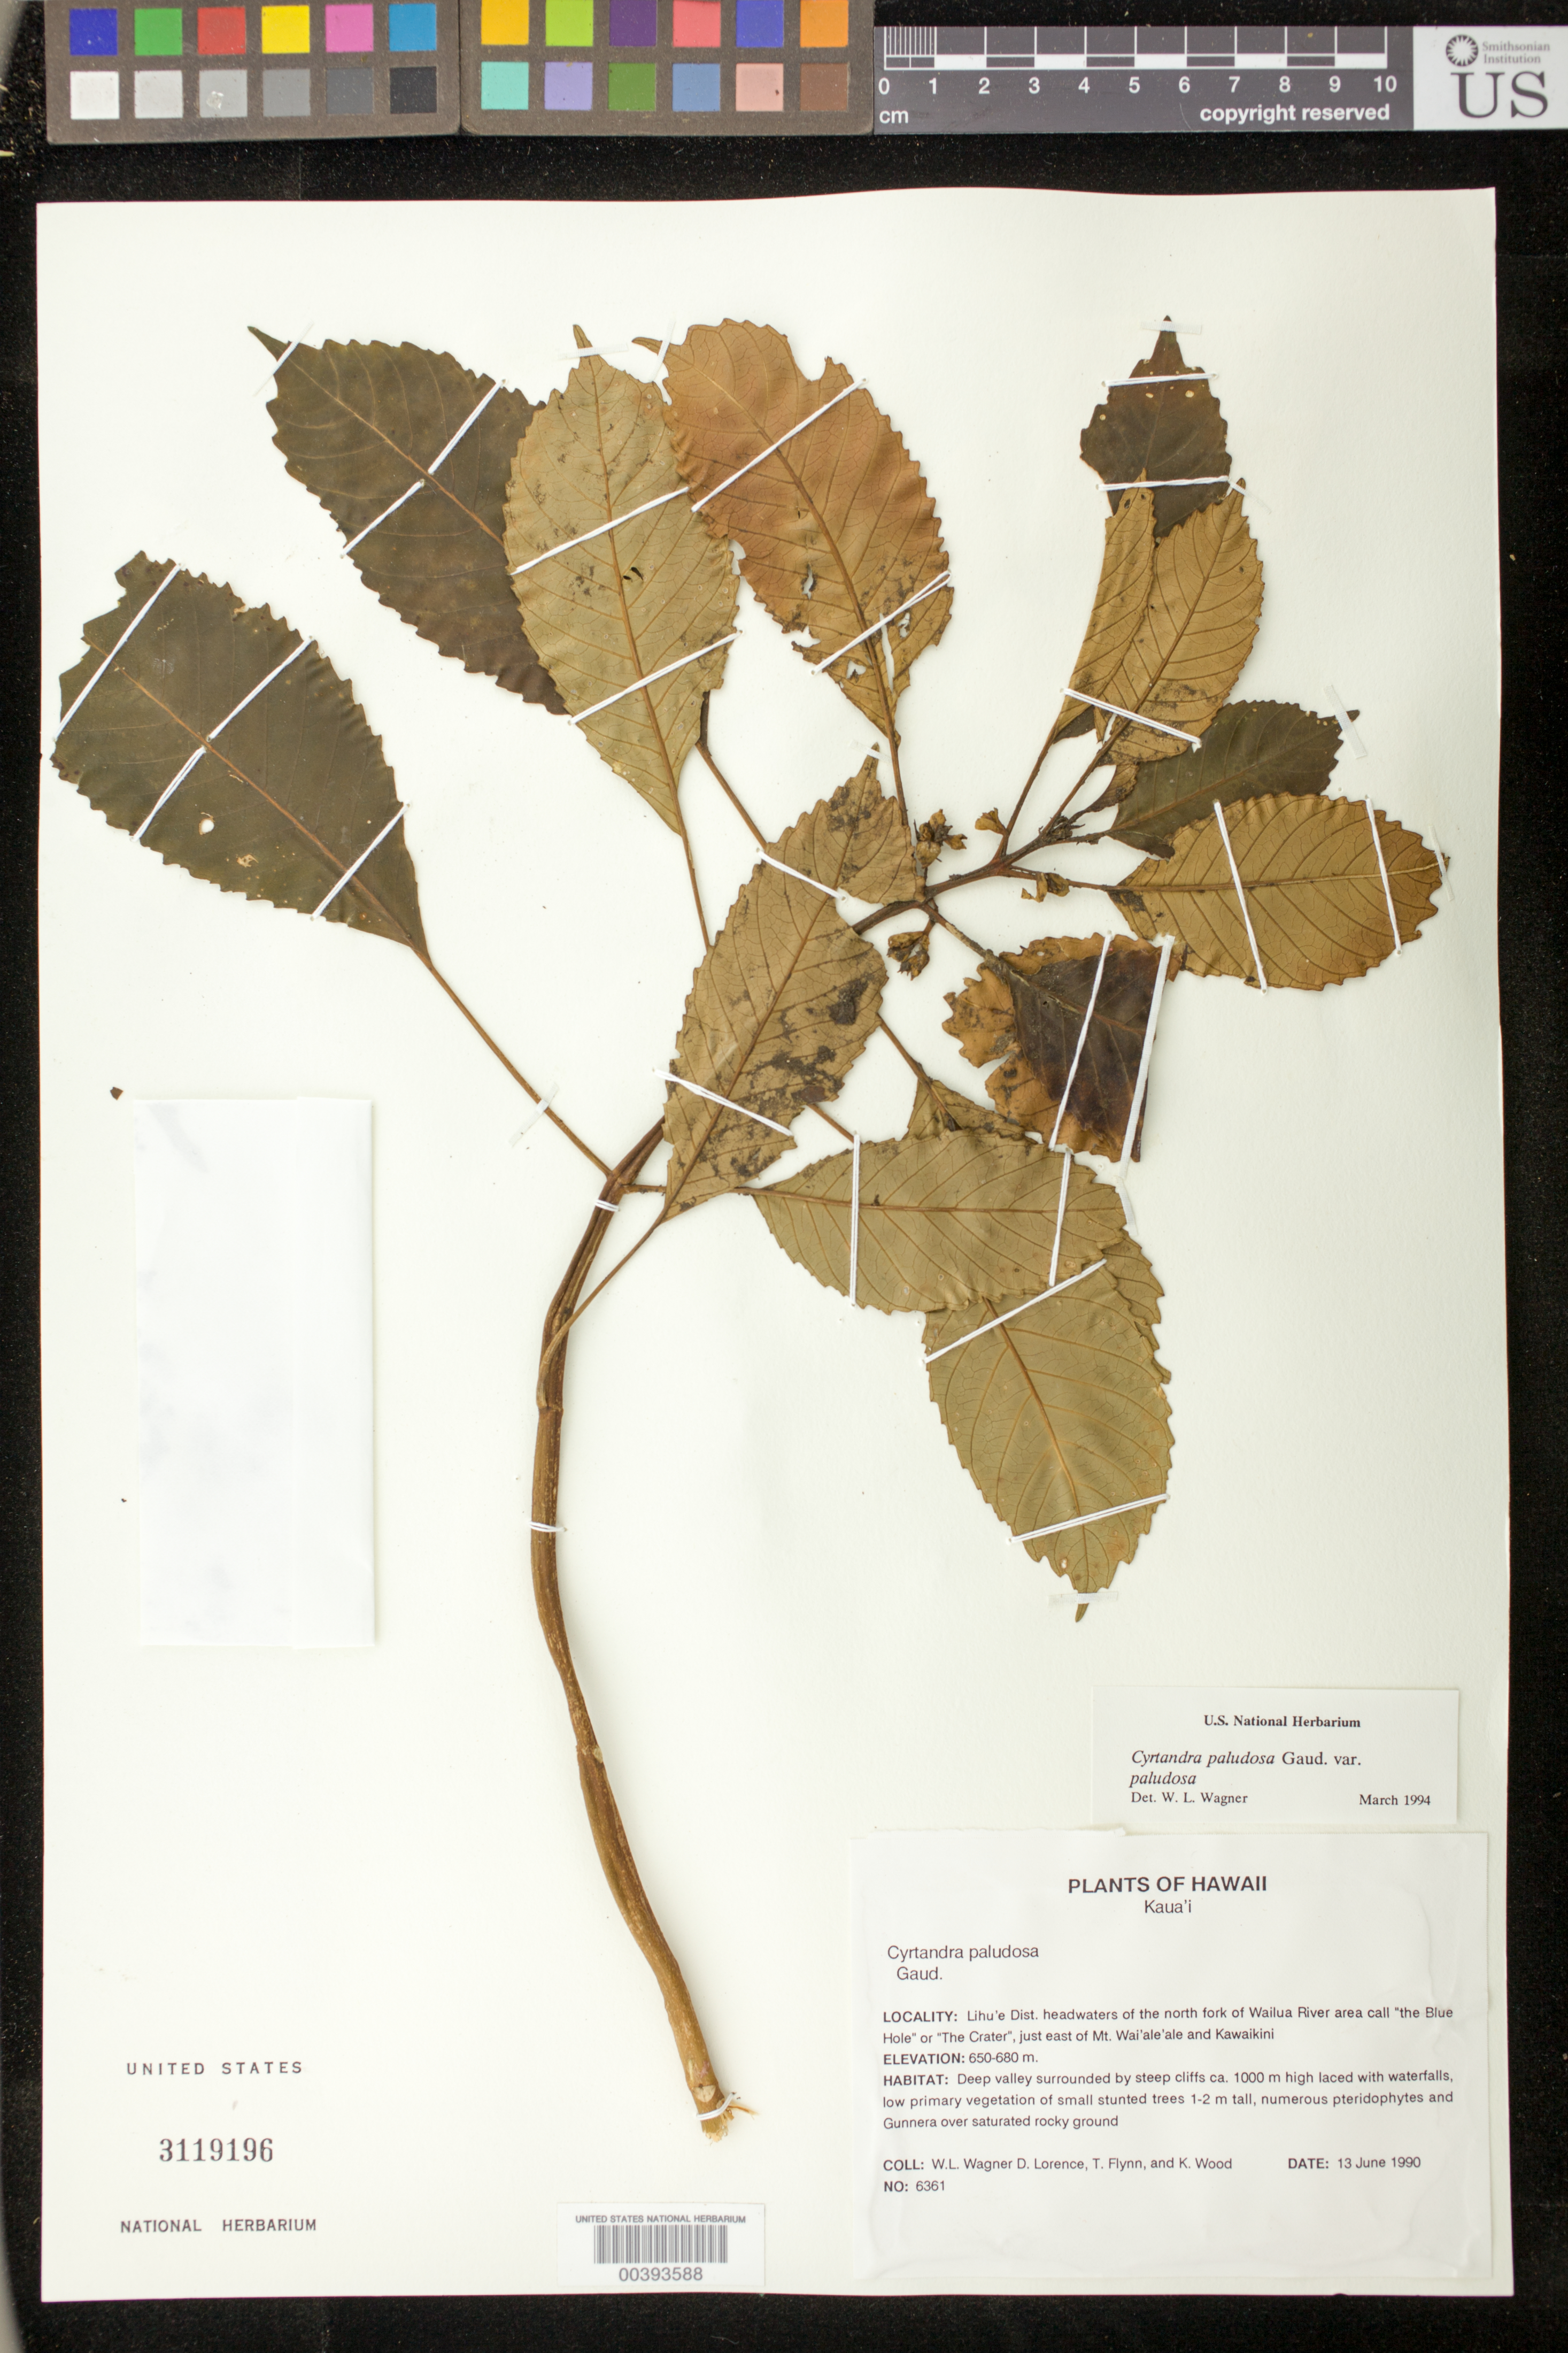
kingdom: Plantae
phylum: Tracheophyta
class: Magnoliopsida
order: Lamiales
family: Gesneriaceae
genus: Cyrtandra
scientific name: Cyrtandra paludosa var. paludosa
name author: Gaudich.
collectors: W. L. Wagner, D. Lorence, T. W. Flynn & K. R. Wood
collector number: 6361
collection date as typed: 13 Jun 1990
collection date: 1990-06-13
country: United States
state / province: Hawaii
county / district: Kauai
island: Kaua'i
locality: Lihue district, Wailua river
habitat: Deep valley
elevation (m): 650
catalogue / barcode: US 3119196